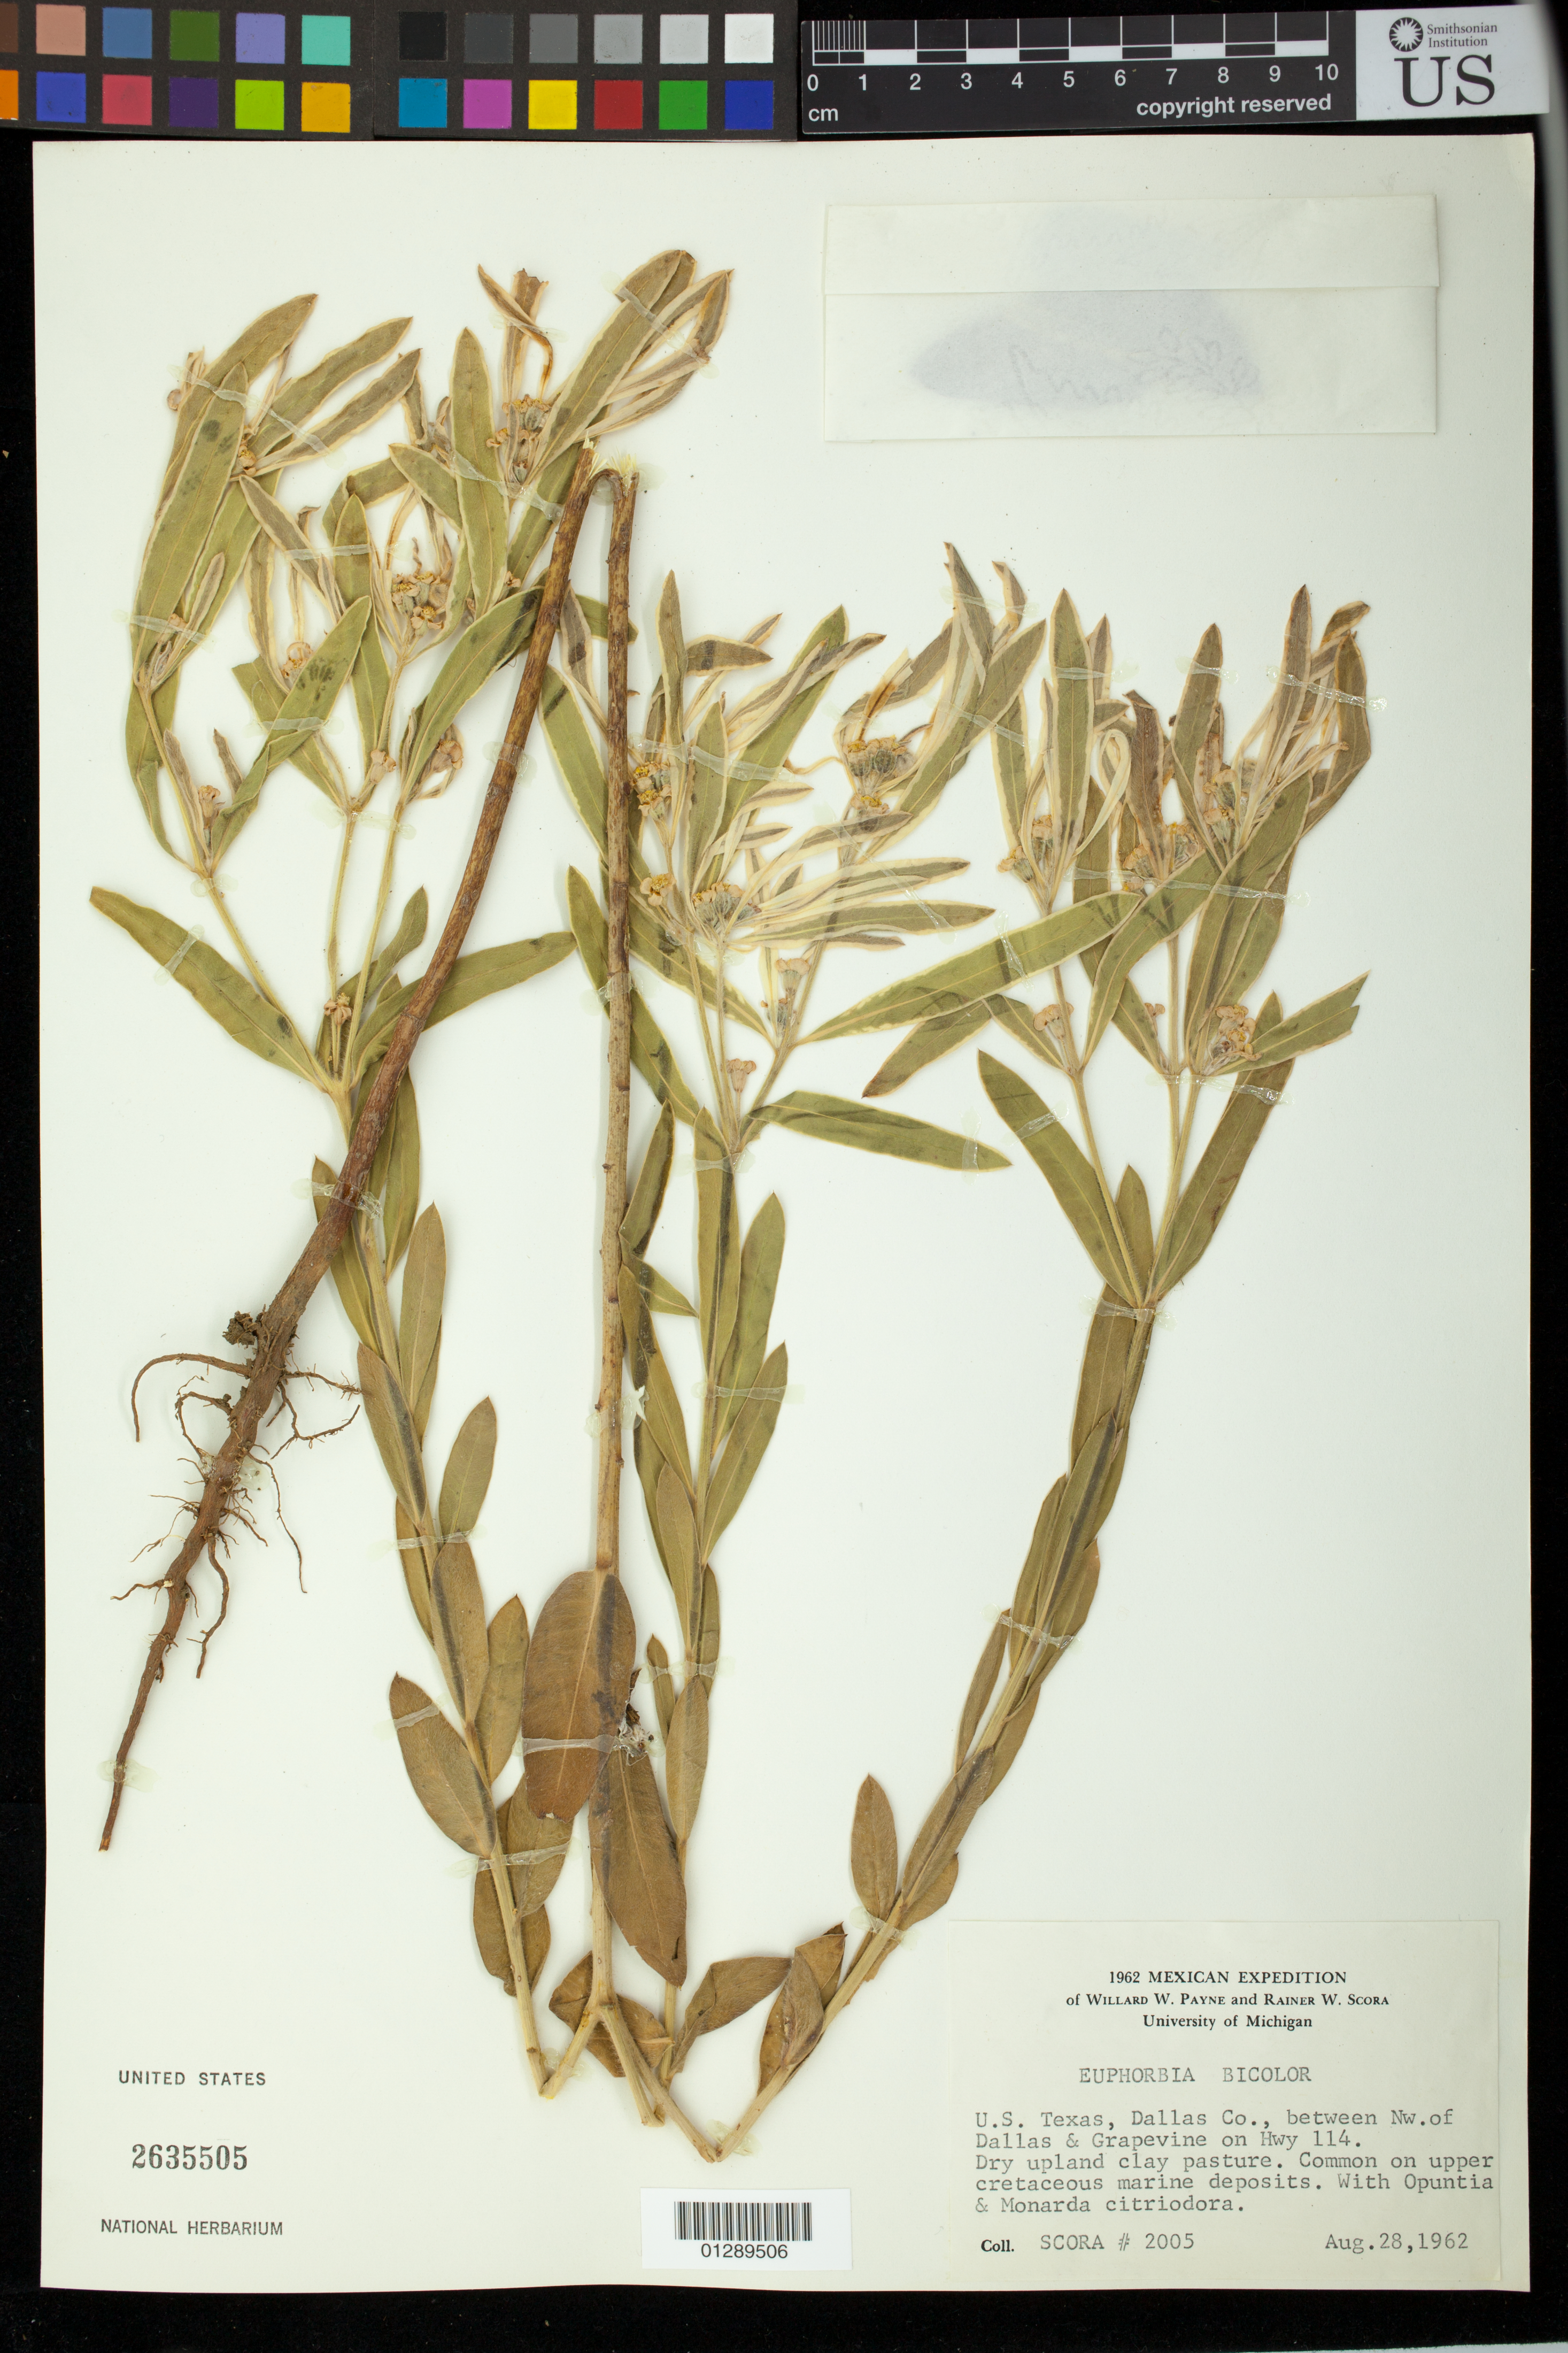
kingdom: Plantae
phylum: Tracheophyta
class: Magnoliopsida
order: Malpighiales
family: Euphorbiaceae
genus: Euphorbia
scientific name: Euphorbia bicolor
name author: Engelm. & A. Gray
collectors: R. Scora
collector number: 2005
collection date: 1962-08-28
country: United States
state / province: Texas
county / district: Dallas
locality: between Nw. of Dallas & Grapevine on Hwy 114.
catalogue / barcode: US 2635505